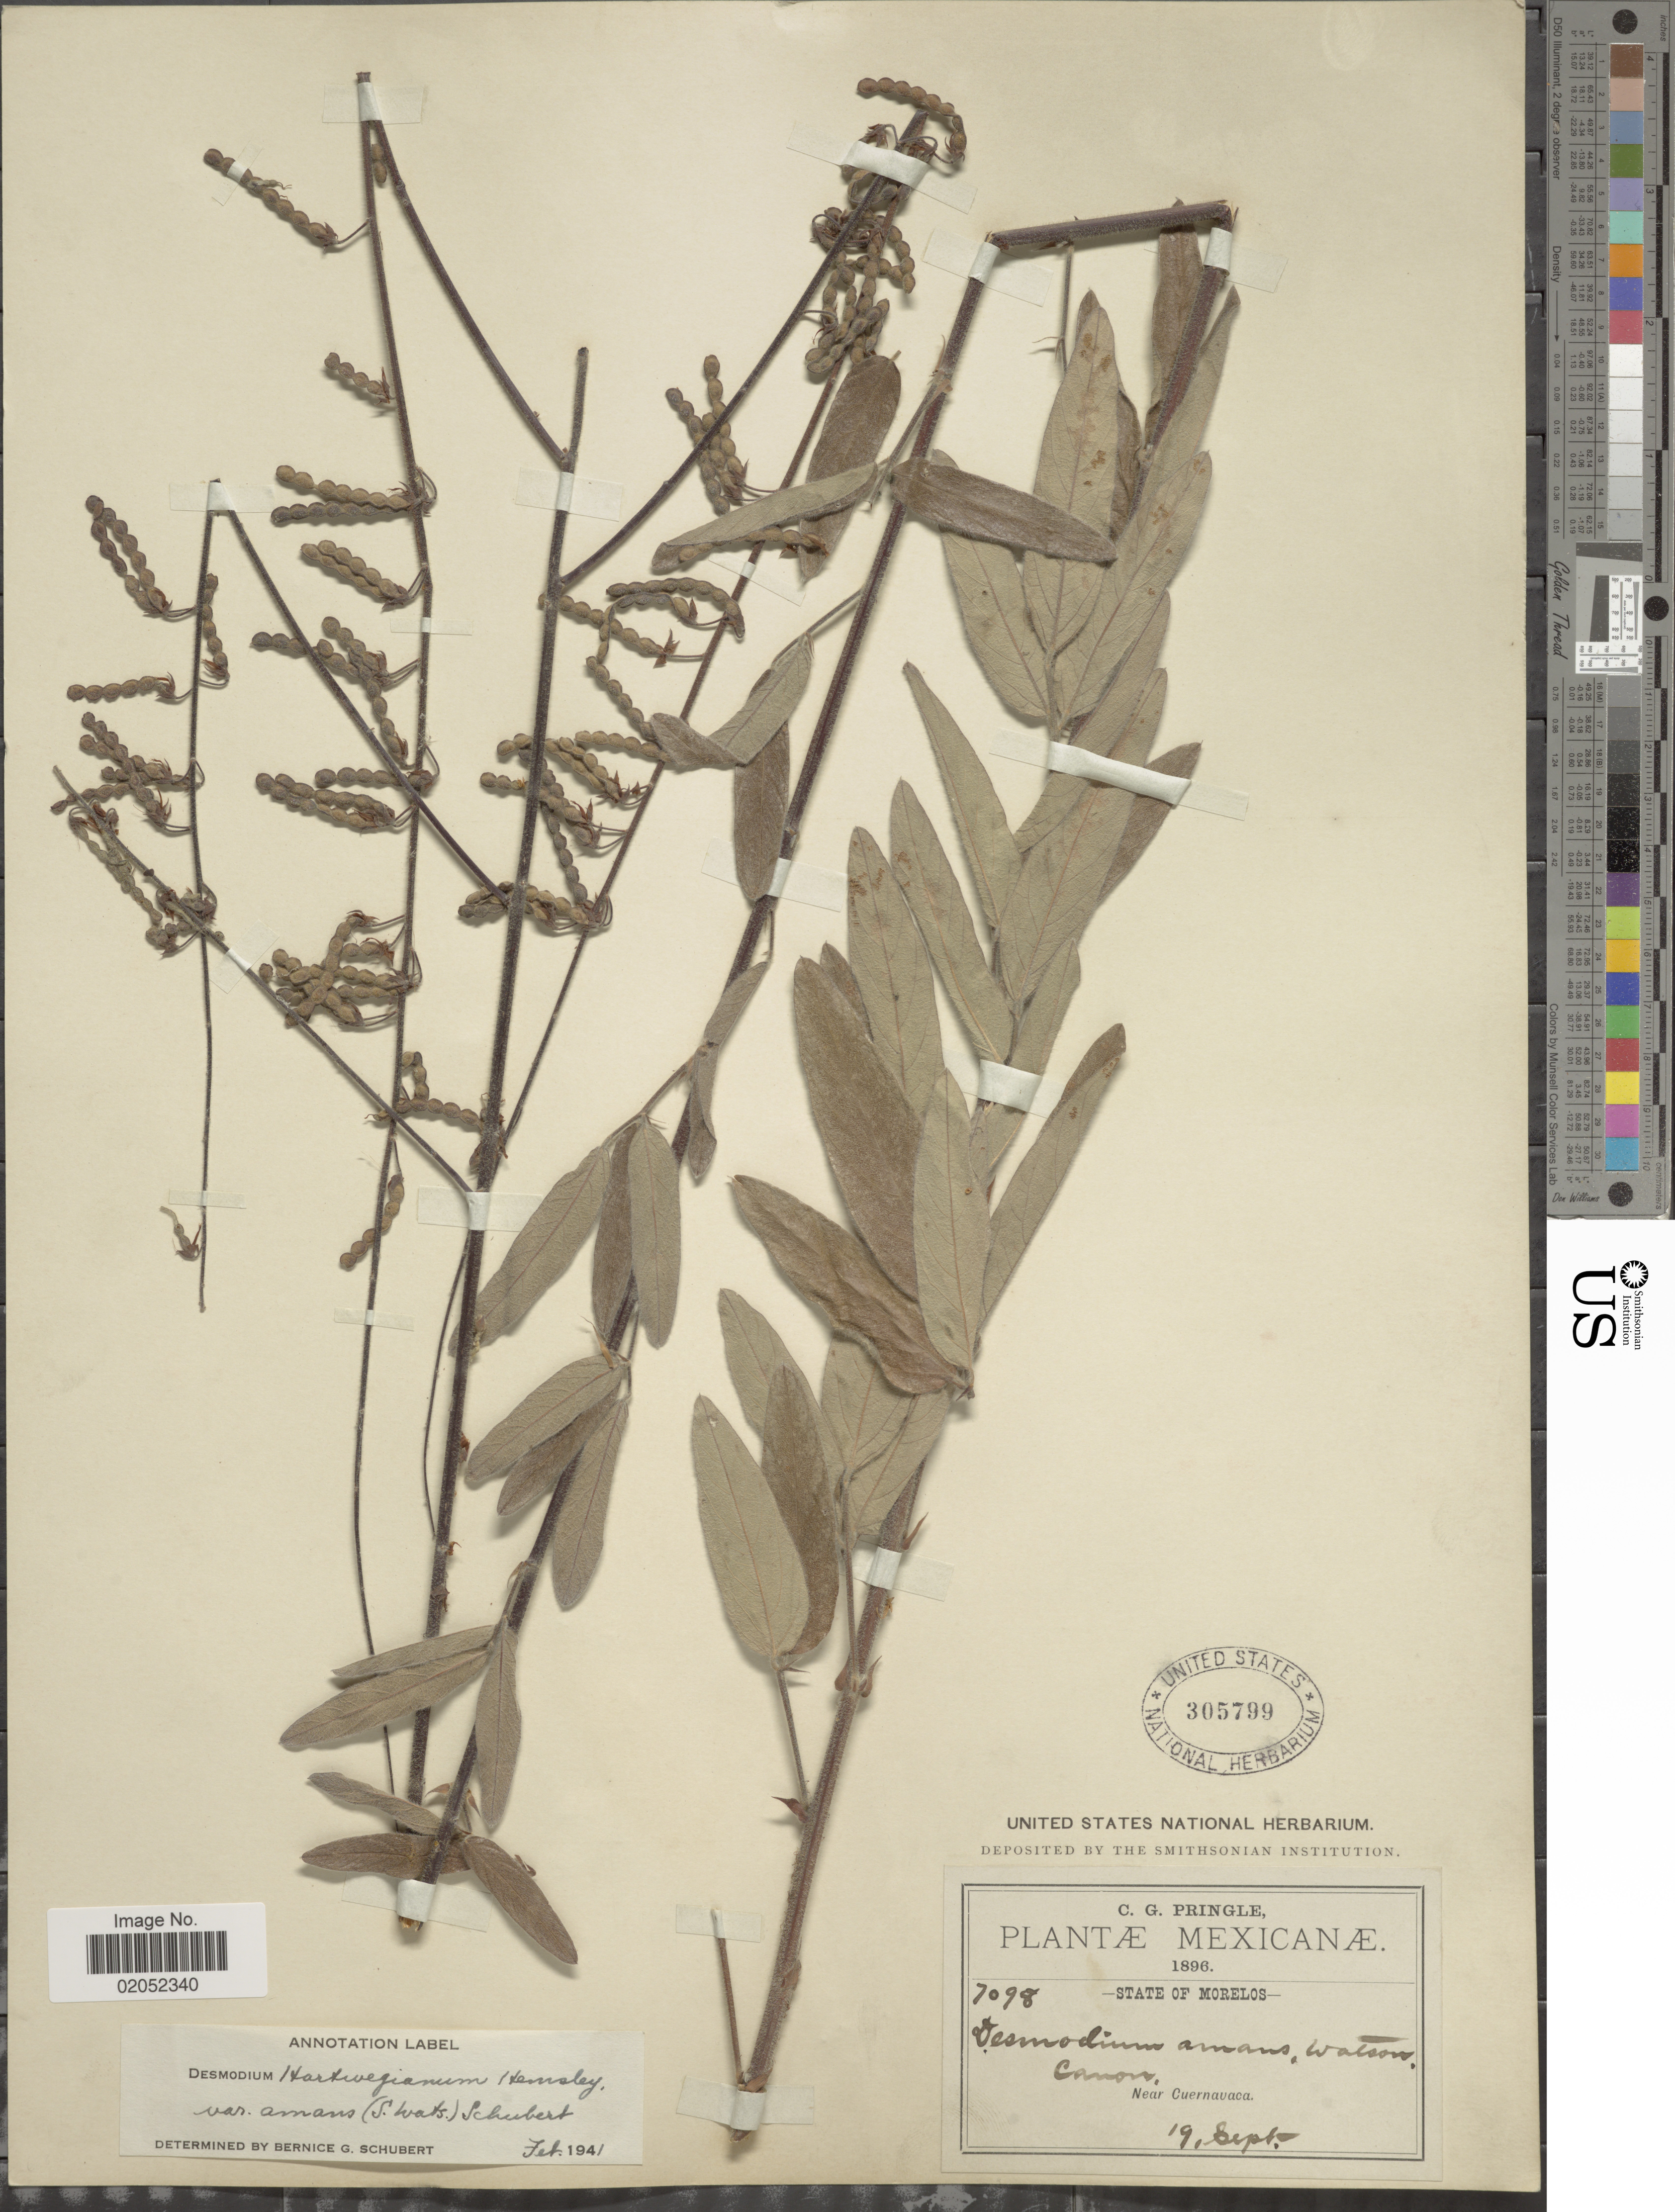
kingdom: Plantae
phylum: Tracheophyta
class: Magnoliopsida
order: Fabales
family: Fabaceae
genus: Desmodium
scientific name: Desmodium hartwegianum var. hartwegianum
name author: Hemsl.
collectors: C. G. Pringle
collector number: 7098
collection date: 1896-09-19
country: Mexico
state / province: Morelos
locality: State of Morelos, Canon, Near Cuernavaca.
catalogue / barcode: US 305799